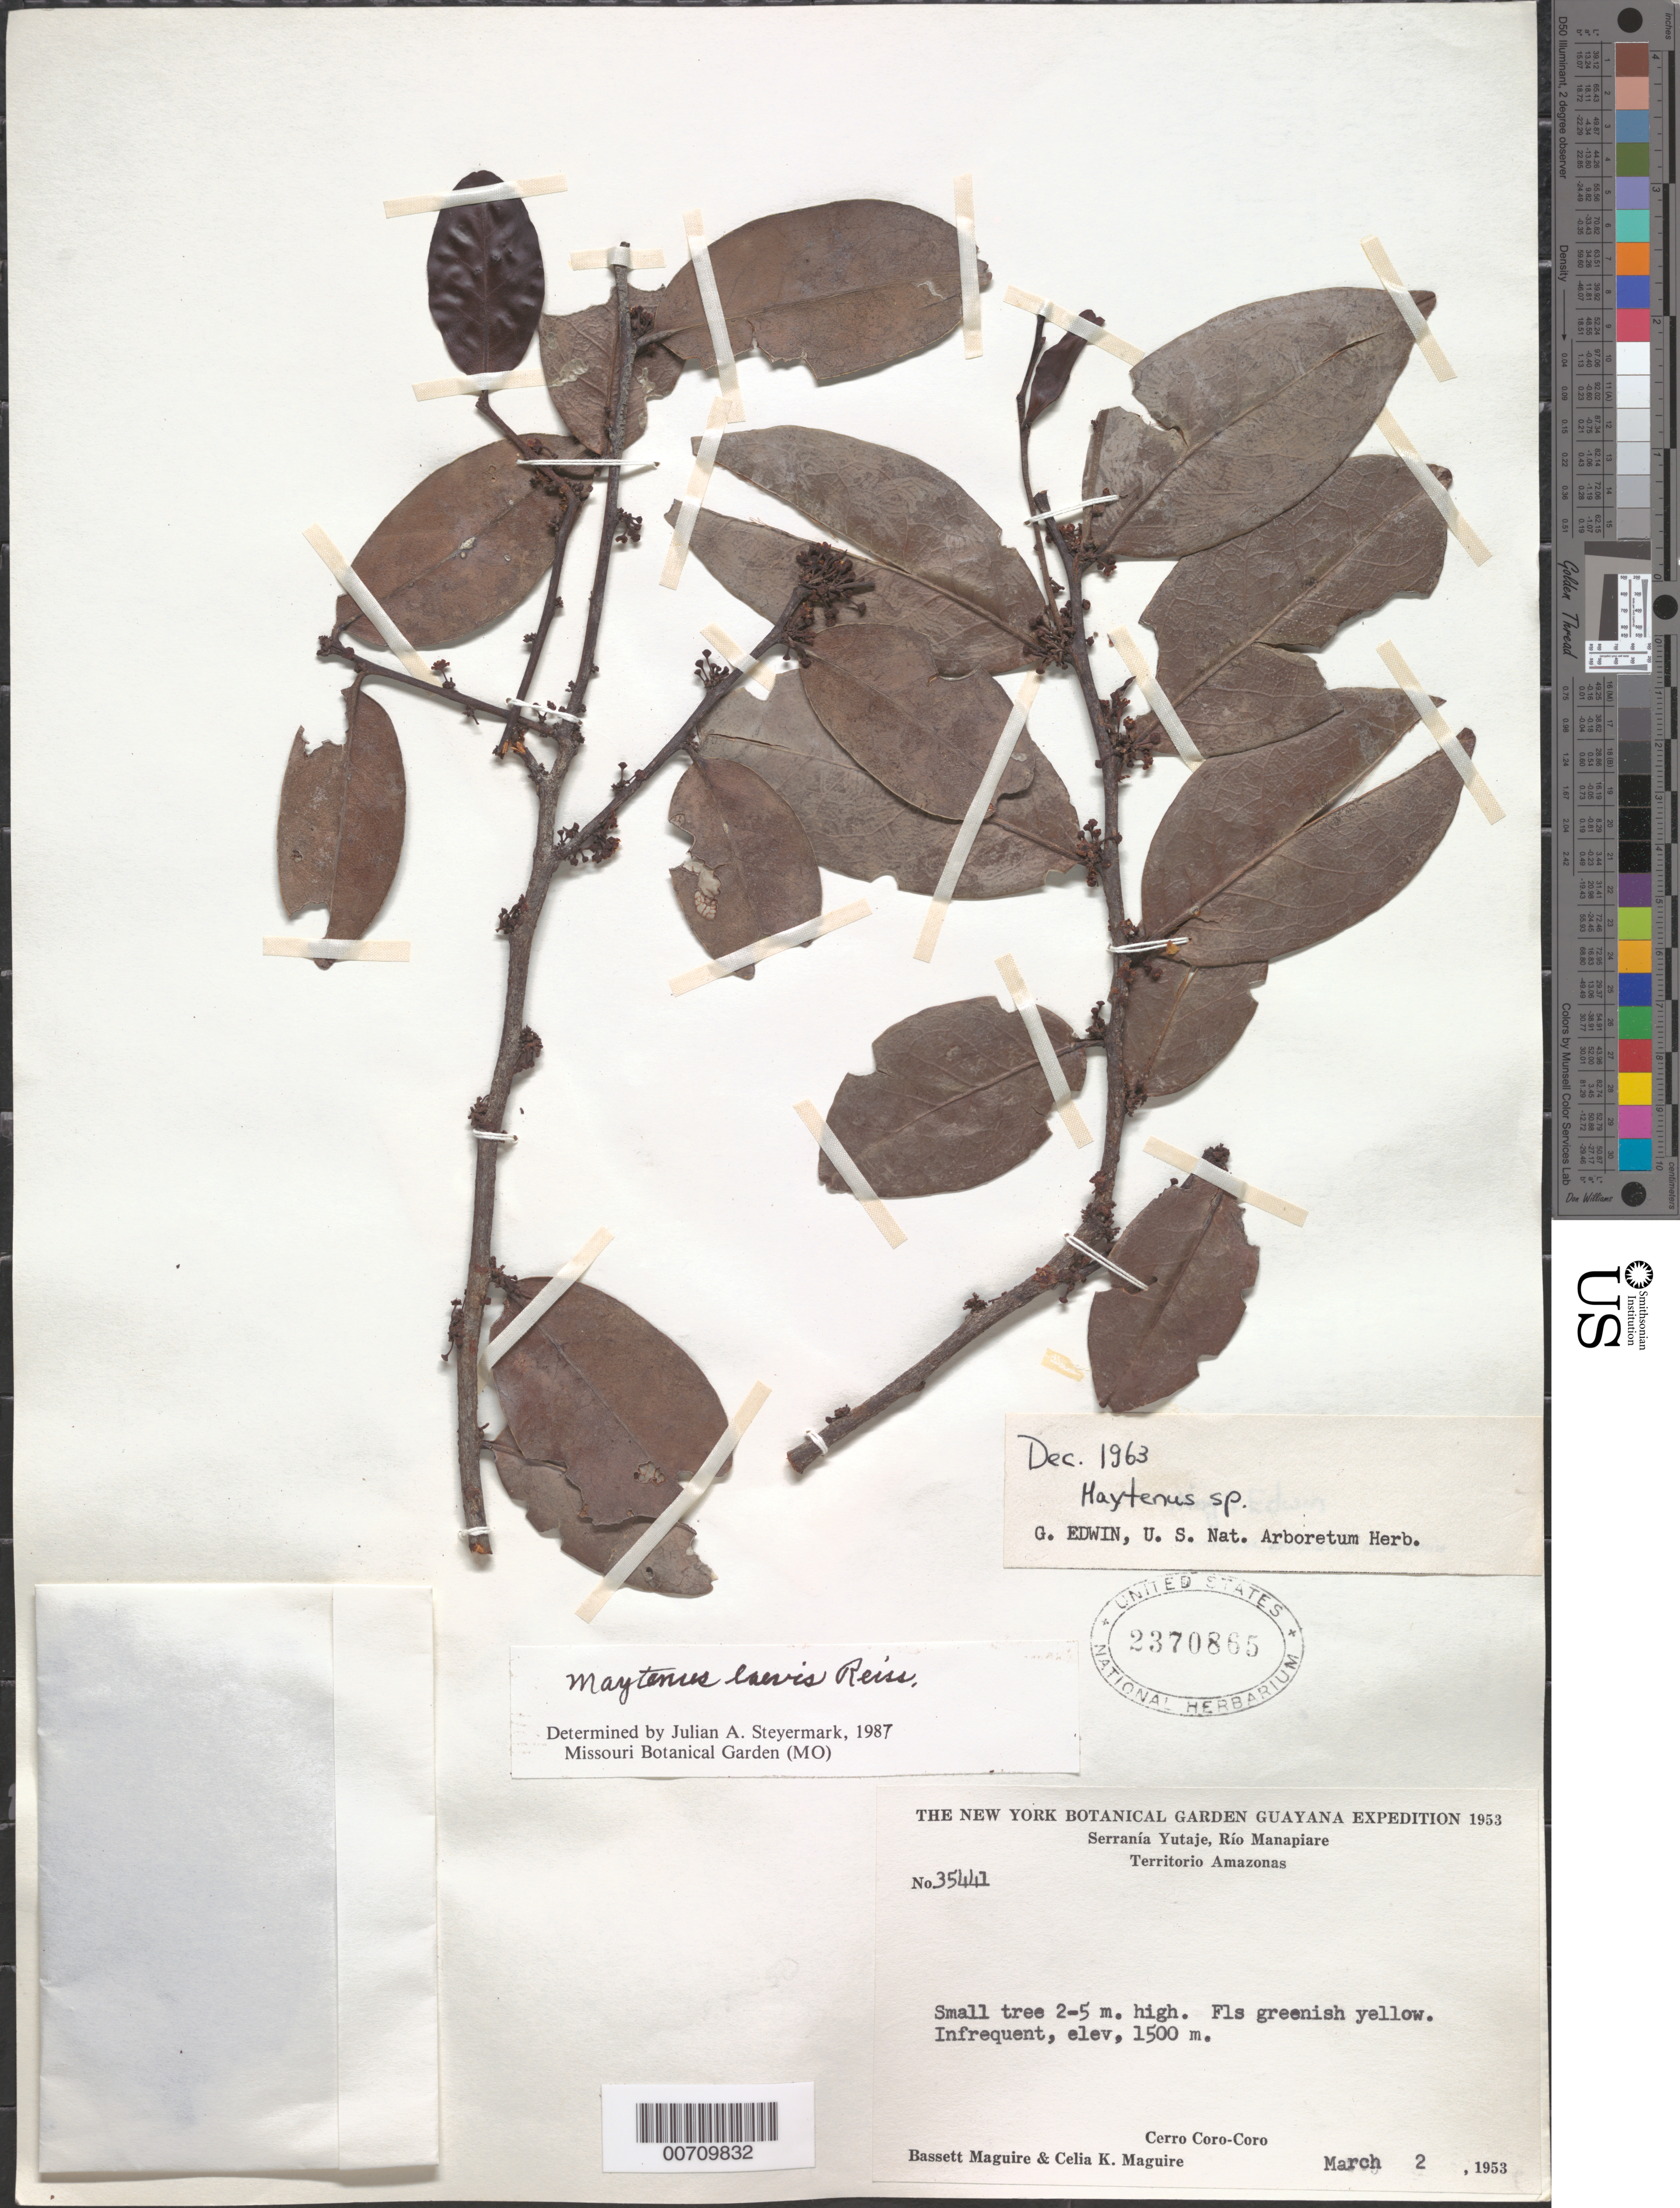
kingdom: Plantae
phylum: Tracheophyta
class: Magnoliopsida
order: Celastrales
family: Celastraceae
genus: Maytenus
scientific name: Maytenus laevis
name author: Reissek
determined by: Steyermark, Julian A., (VEN)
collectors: B. Maguire & C. K. Maguire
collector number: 35441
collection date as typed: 2-Mar-53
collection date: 1953-03-02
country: Venezuela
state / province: Amazonas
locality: Cerro Coro-Coro, Serranía Yutajé, Río Manapiare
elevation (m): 1500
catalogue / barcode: US 2370865